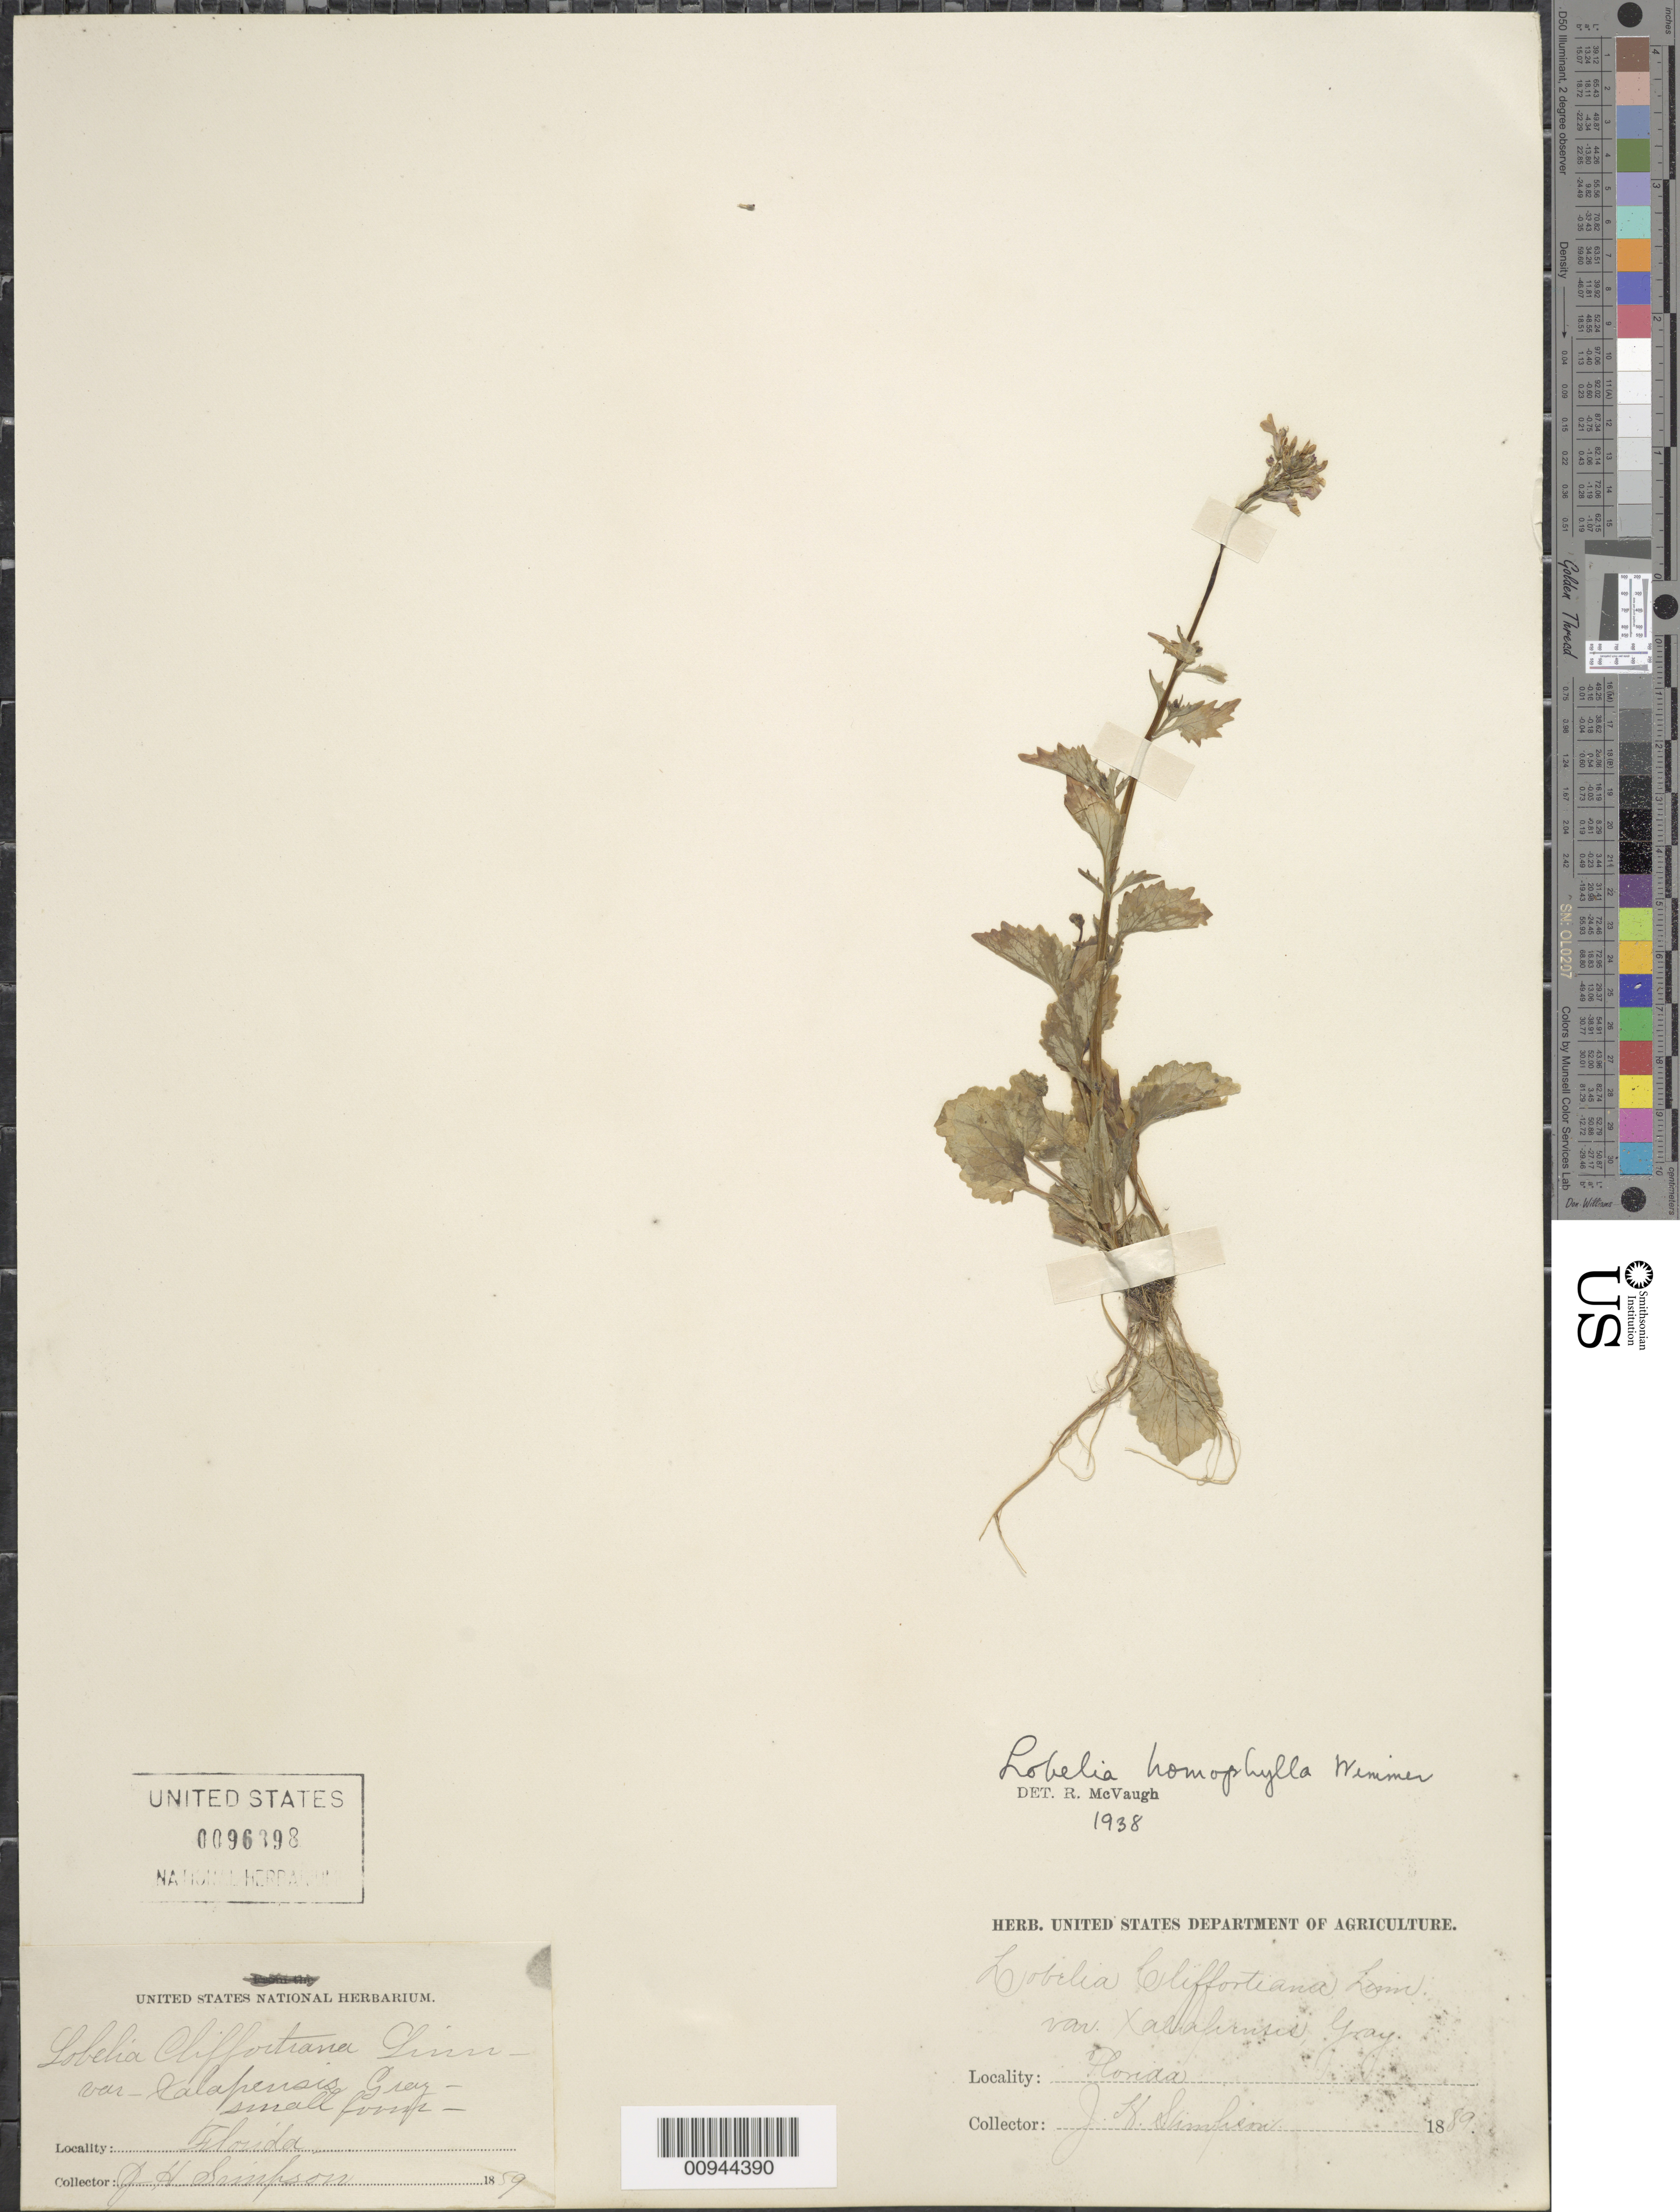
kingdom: Plantae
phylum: Tracheophyta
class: Magnoliopsida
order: Asterales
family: Campanulaceae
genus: Lobelia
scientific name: Lobelia homophylla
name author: E. Wimm.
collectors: J. H. Simpson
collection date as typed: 1889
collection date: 1889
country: United States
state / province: Florida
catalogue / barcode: US 96398